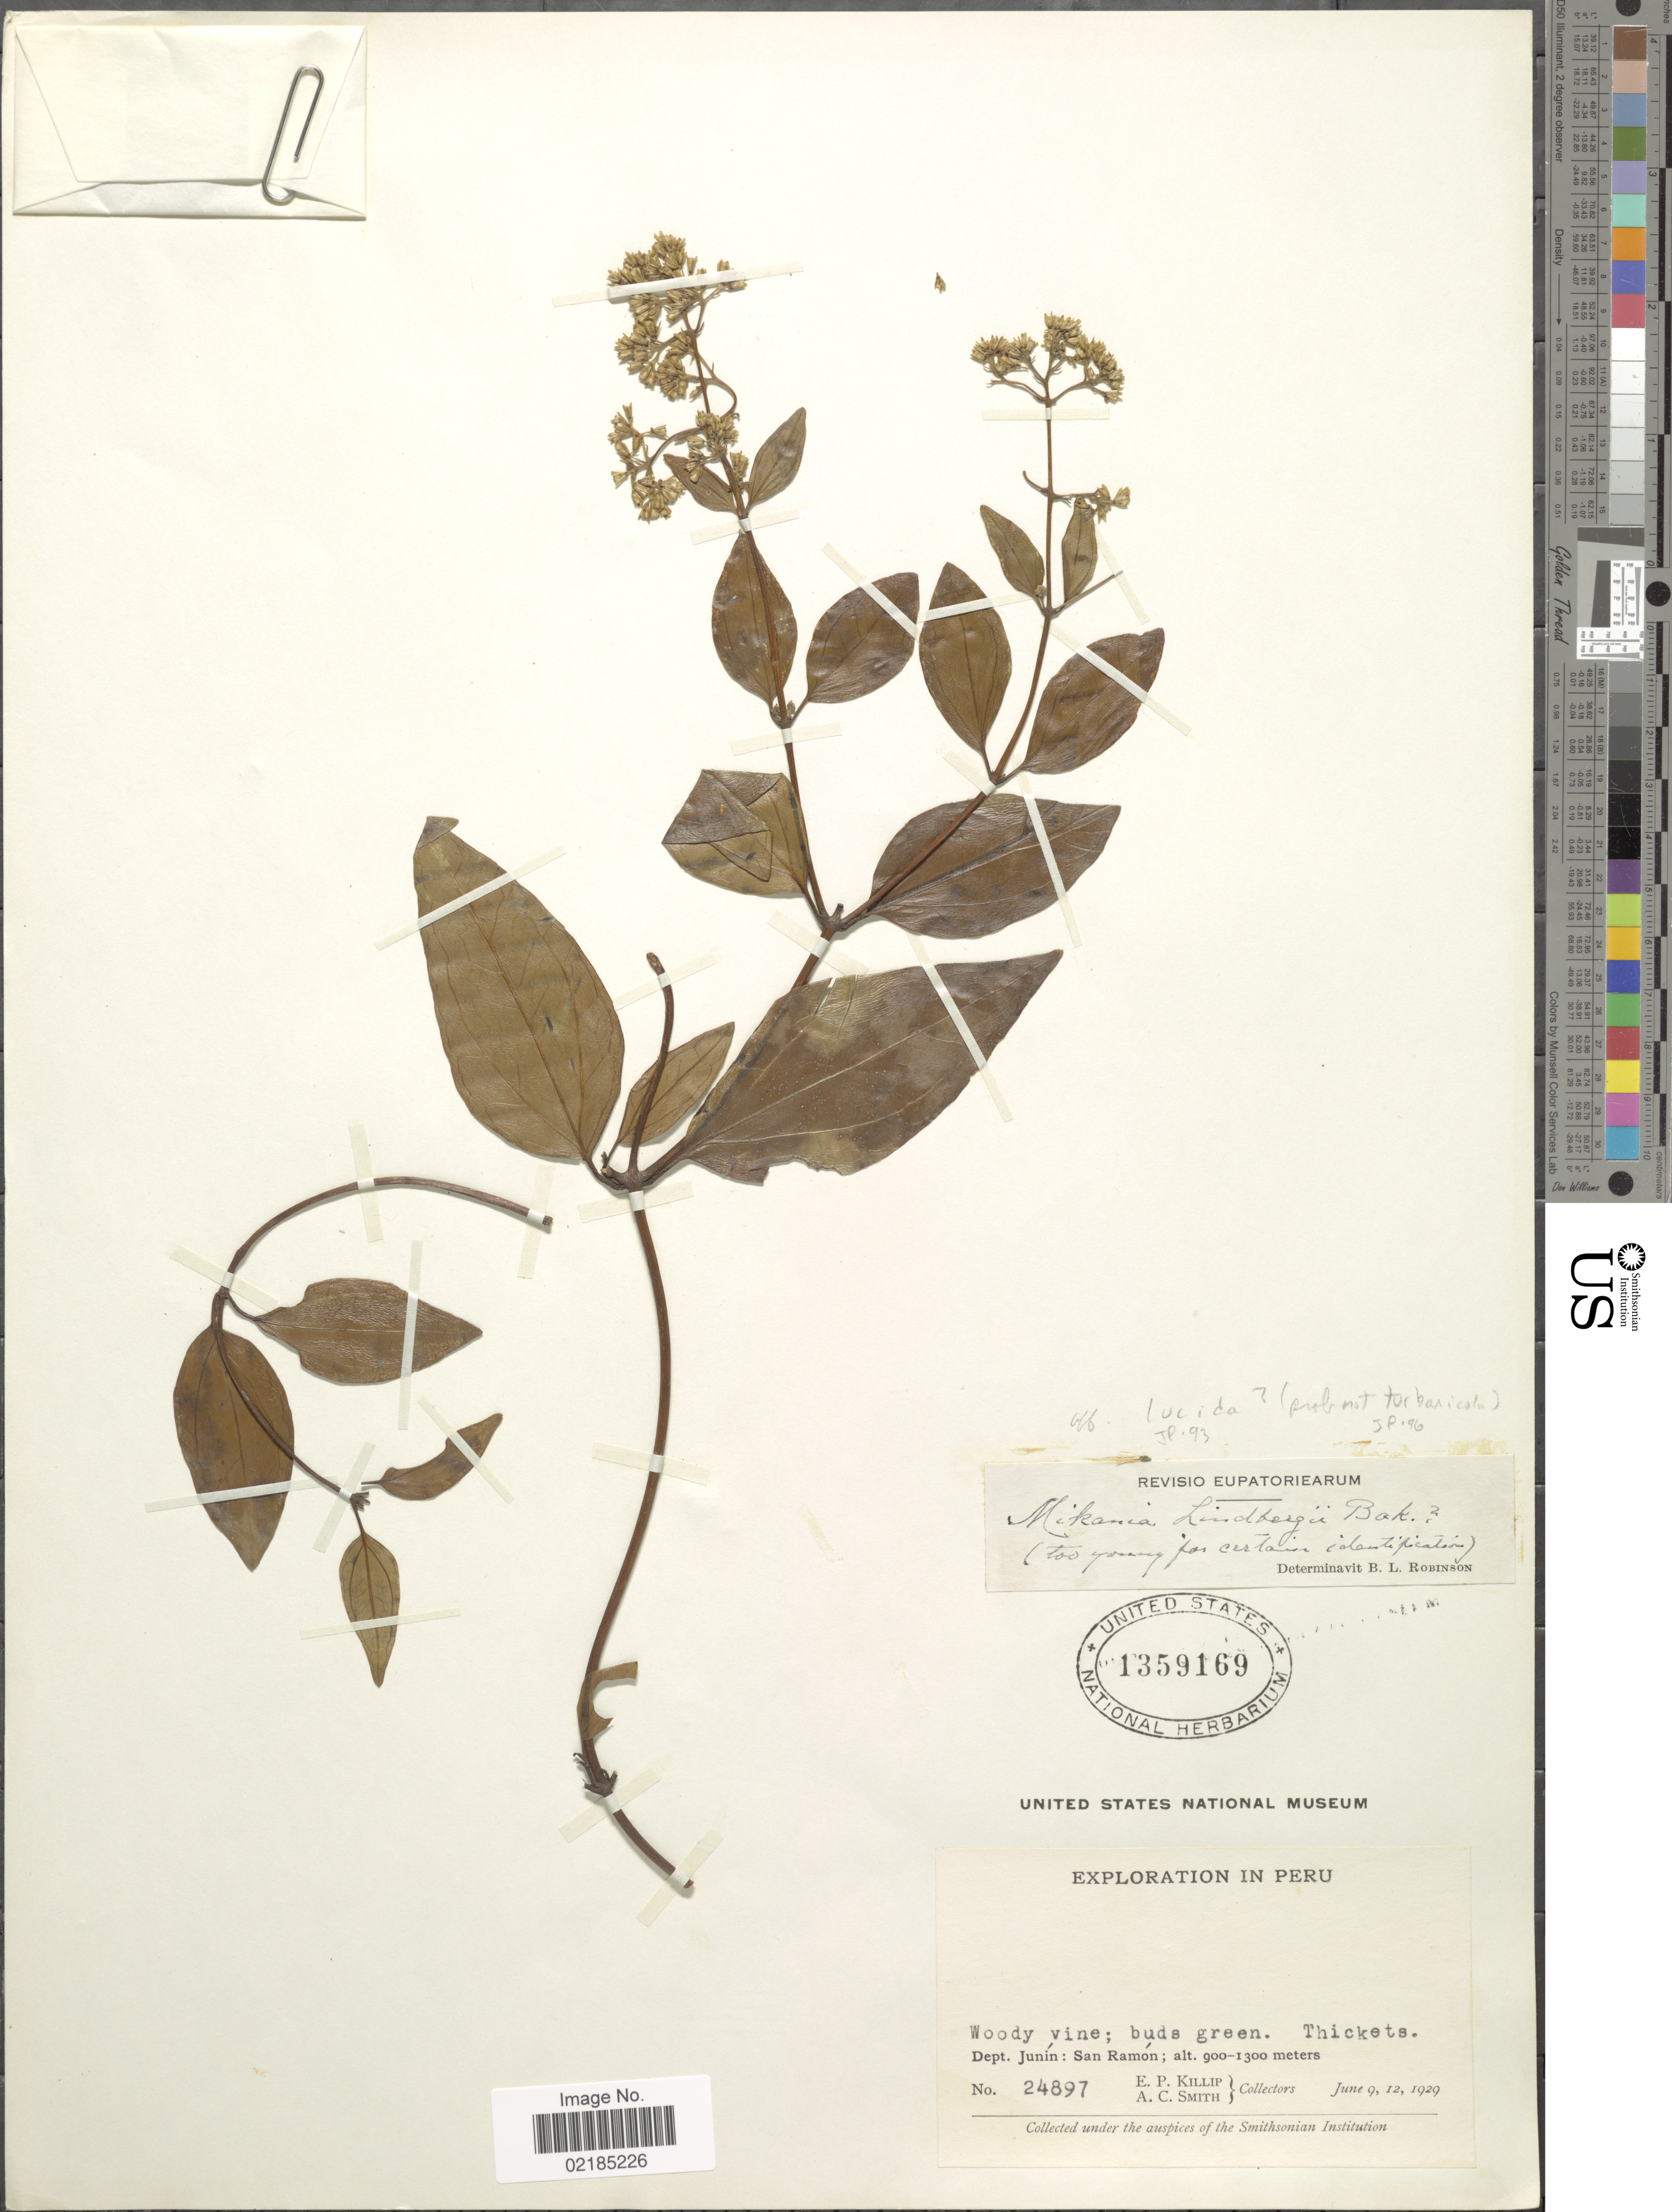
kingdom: Plantae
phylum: Tracheophyta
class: Magnoliopsida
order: Asterales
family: Asteraceae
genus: Mikania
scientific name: Mikania lucida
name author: S.F. Blake in Gleason & Killip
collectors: E. P. Killip & A. C. Smith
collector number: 24897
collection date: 1929-06-09/1929-06-12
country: Peru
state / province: Junín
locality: Dept. Junín: San Ramón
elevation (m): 900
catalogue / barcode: US 1359169